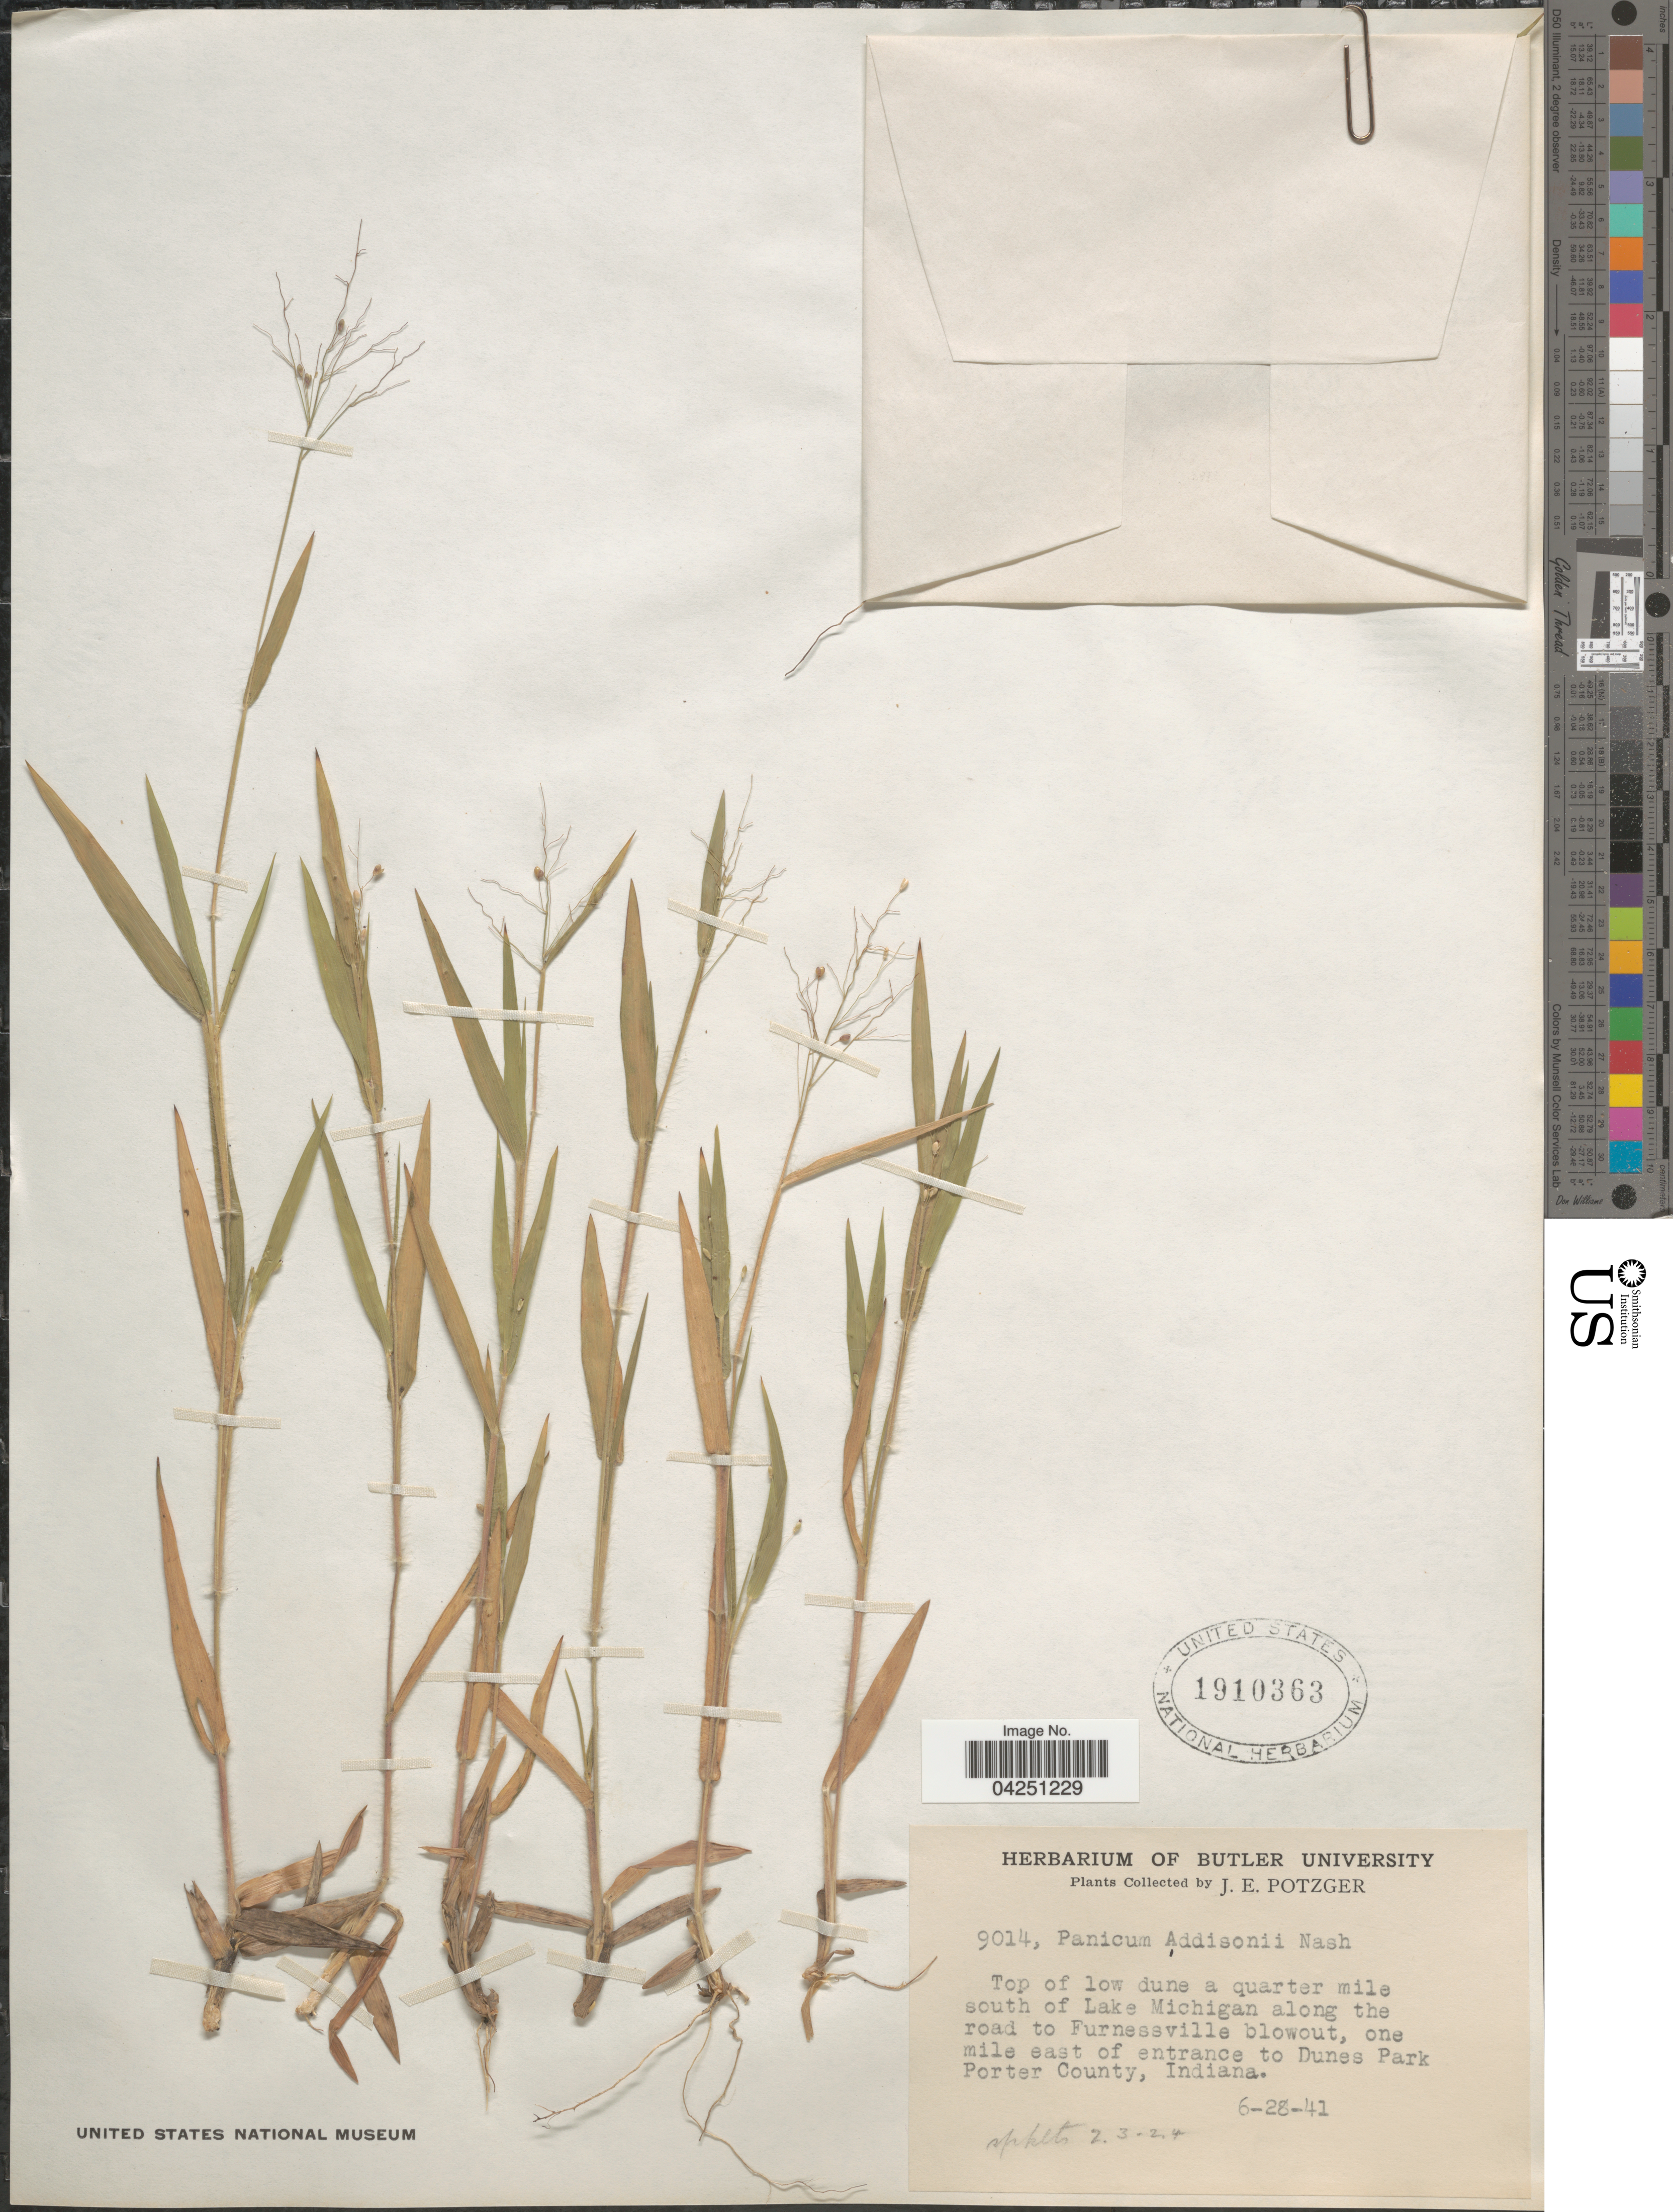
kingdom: Plantae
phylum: Tracheophyta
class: Liliopsida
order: Poales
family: Poaceae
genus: Dichanthelium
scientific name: Dichanthelium acuminatum var. acuminatum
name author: (Sw.) Gould & C.A. Clark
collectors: J. Potzger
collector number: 9014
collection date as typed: Transcribed d/m/y: 28/6/41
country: United States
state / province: Indiana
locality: Top of low dune a quarter mile south of Lake Michigan along the road to Furnessville blowout, one mile east of entrance to Dunes Park Porter County.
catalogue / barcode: US 1910363